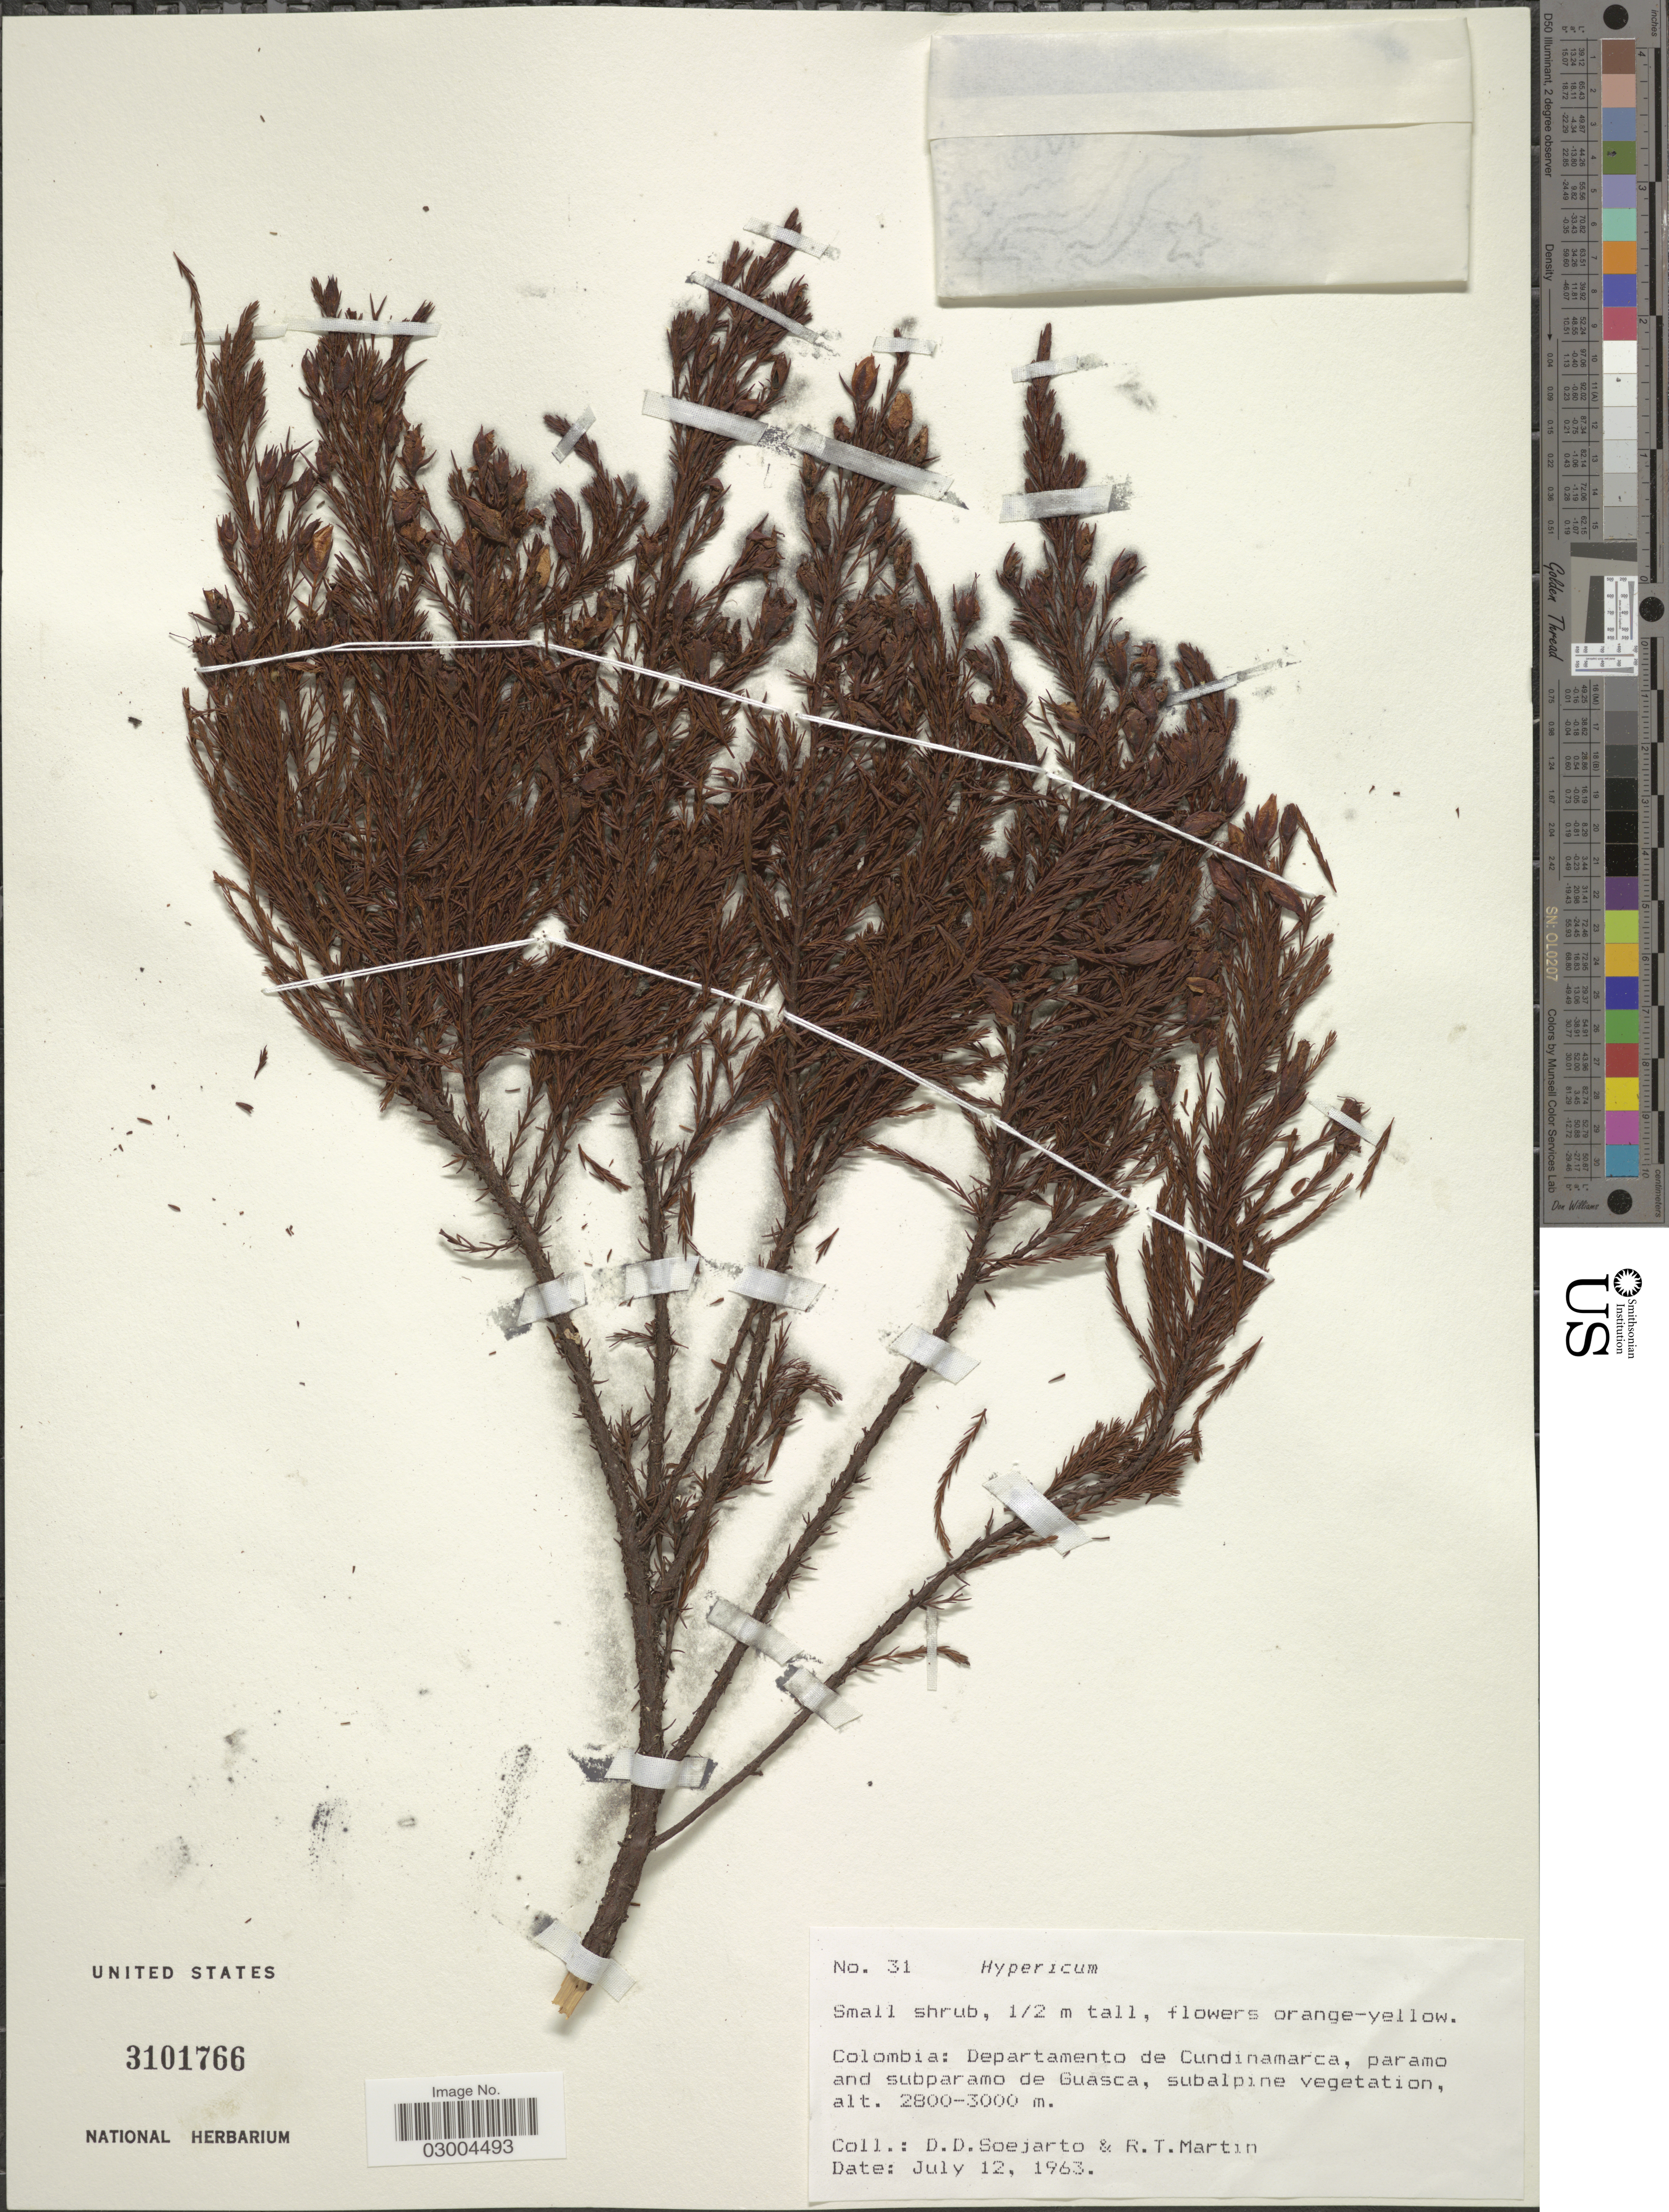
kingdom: Plantae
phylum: Tracheophyta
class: Magnoliopsida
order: Malpighiales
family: Hypericaceae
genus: Hypericum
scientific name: Hypericum sp.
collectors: R. T. Martin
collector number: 31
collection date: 1963-07-12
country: Colombia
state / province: Cundinamarca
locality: Departamento de Cundinamarca, paramo and subparamo de Guasca.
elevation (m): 2800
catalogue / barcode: US 3101766